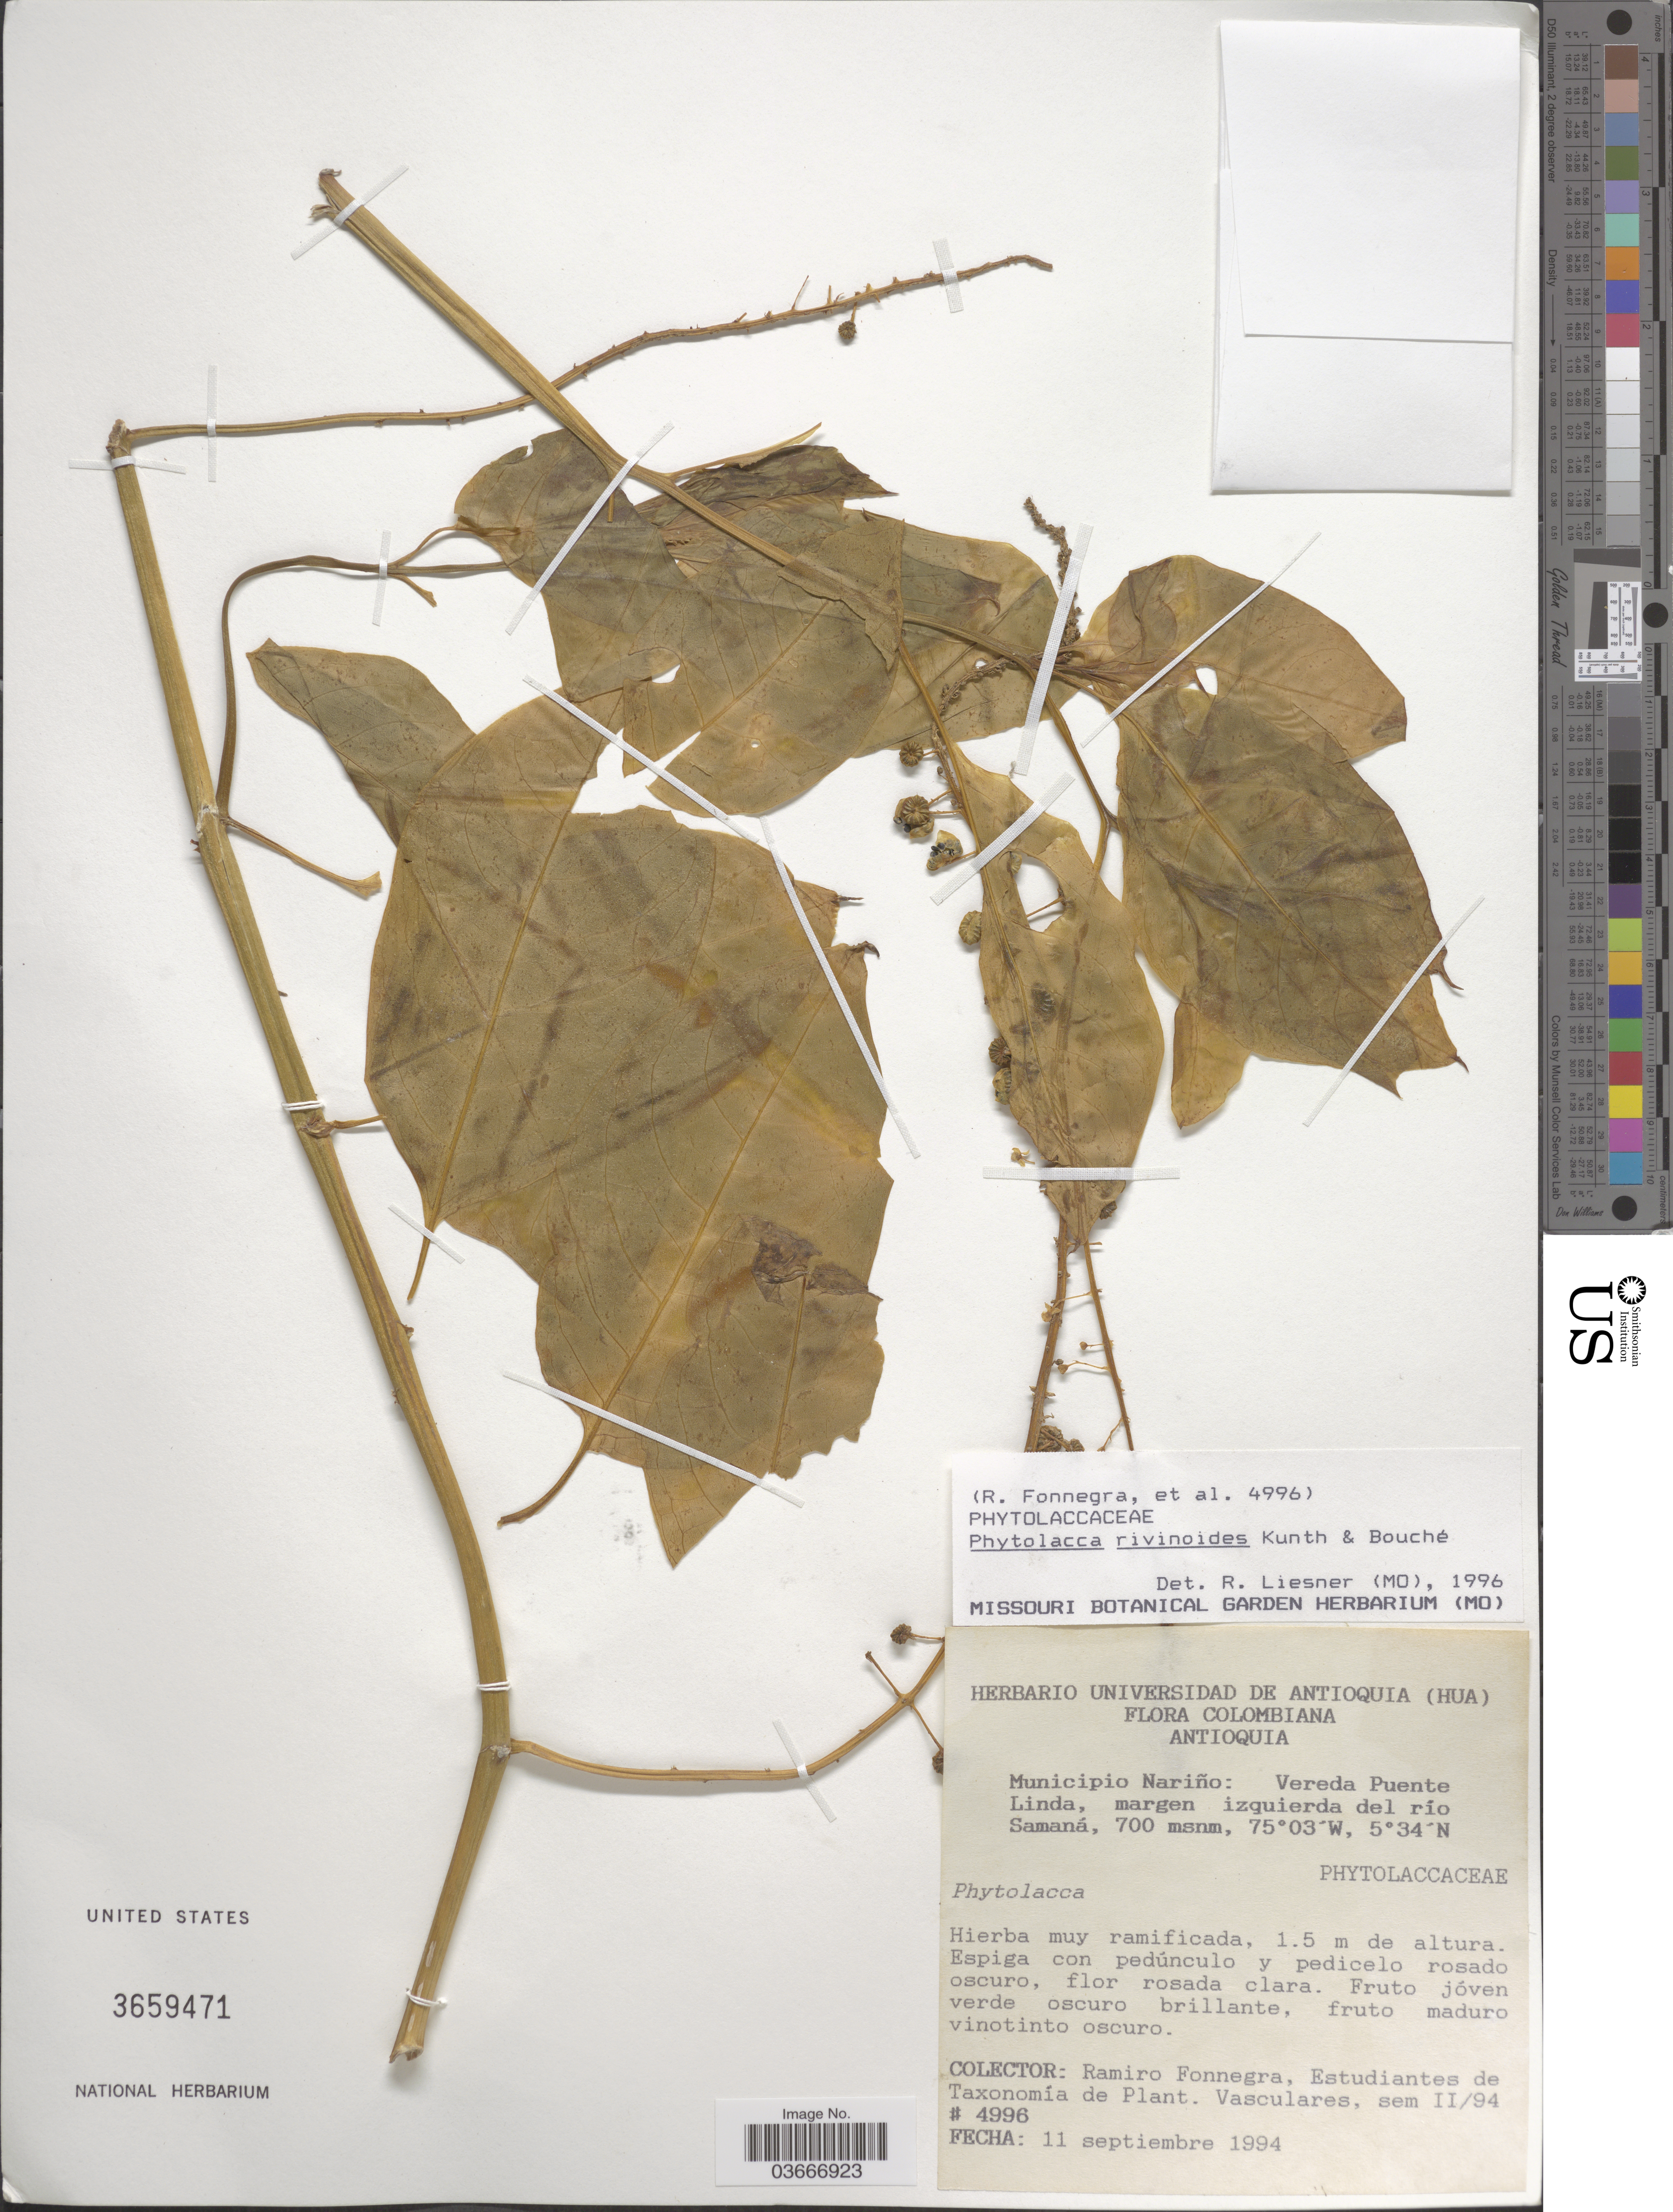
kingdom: Plantae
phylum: Tracheophyta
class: Magnoliopsida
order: Caryophyllales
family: Phytolaccaceae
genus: Phytolacca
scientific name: Phytolacca rivinoides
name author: Kunth & C.D. Bouché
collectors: R. Fonnegra G. & Estudiantes de Taxonomía de Plant. Vasculares sem., II/94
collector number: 4996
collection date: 1994-09-11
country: Colombia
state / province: Antioquia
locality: Municipio Nariño: Vereda Puente Linda, margen izquierda del río Samaná.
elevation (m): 700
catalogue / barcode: US 3659471